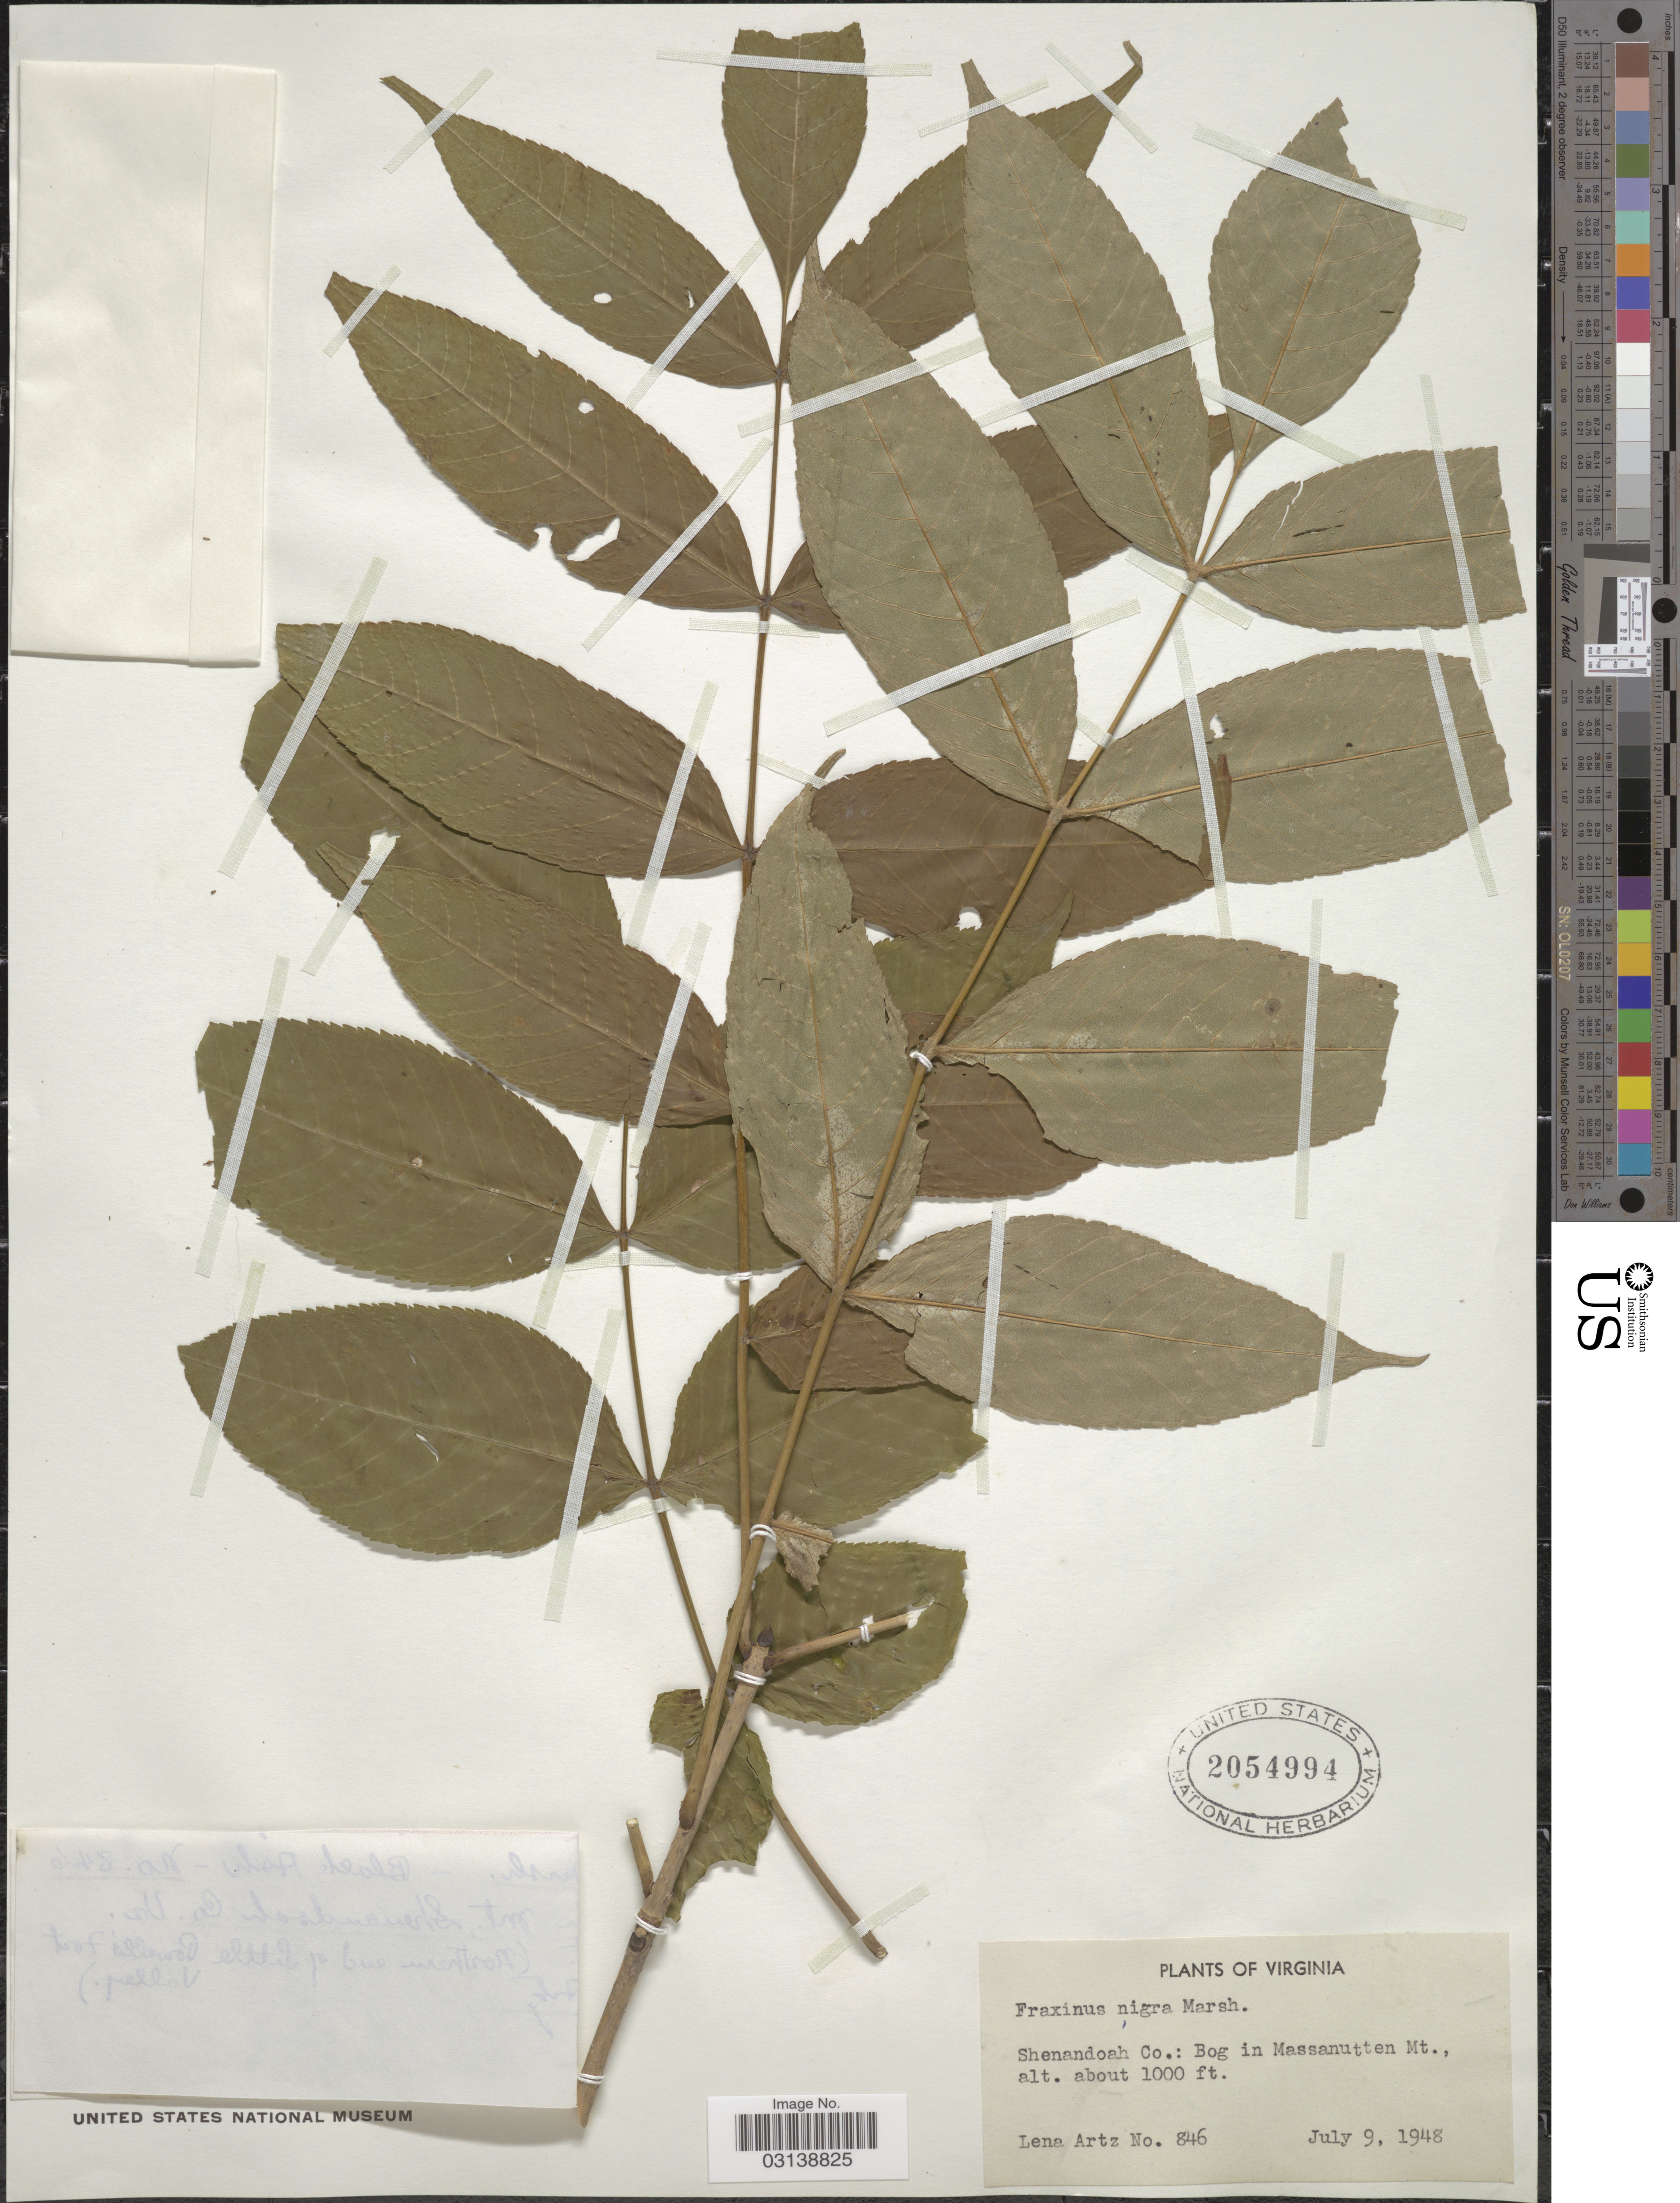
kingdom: Plantae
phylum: Tracheophyta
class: Magnoliopsida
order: Lamiales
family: Oleaceae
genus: Fraxinus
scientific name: Fraxinus nigra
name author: Marshall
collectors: L. Artz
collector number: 846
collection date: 1948-07-09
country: United States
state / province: Virginia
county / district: Shenandoah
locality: Shenandoah Co.: Bog in Massanutten Mt.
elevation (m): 305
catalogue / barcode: US 2054994